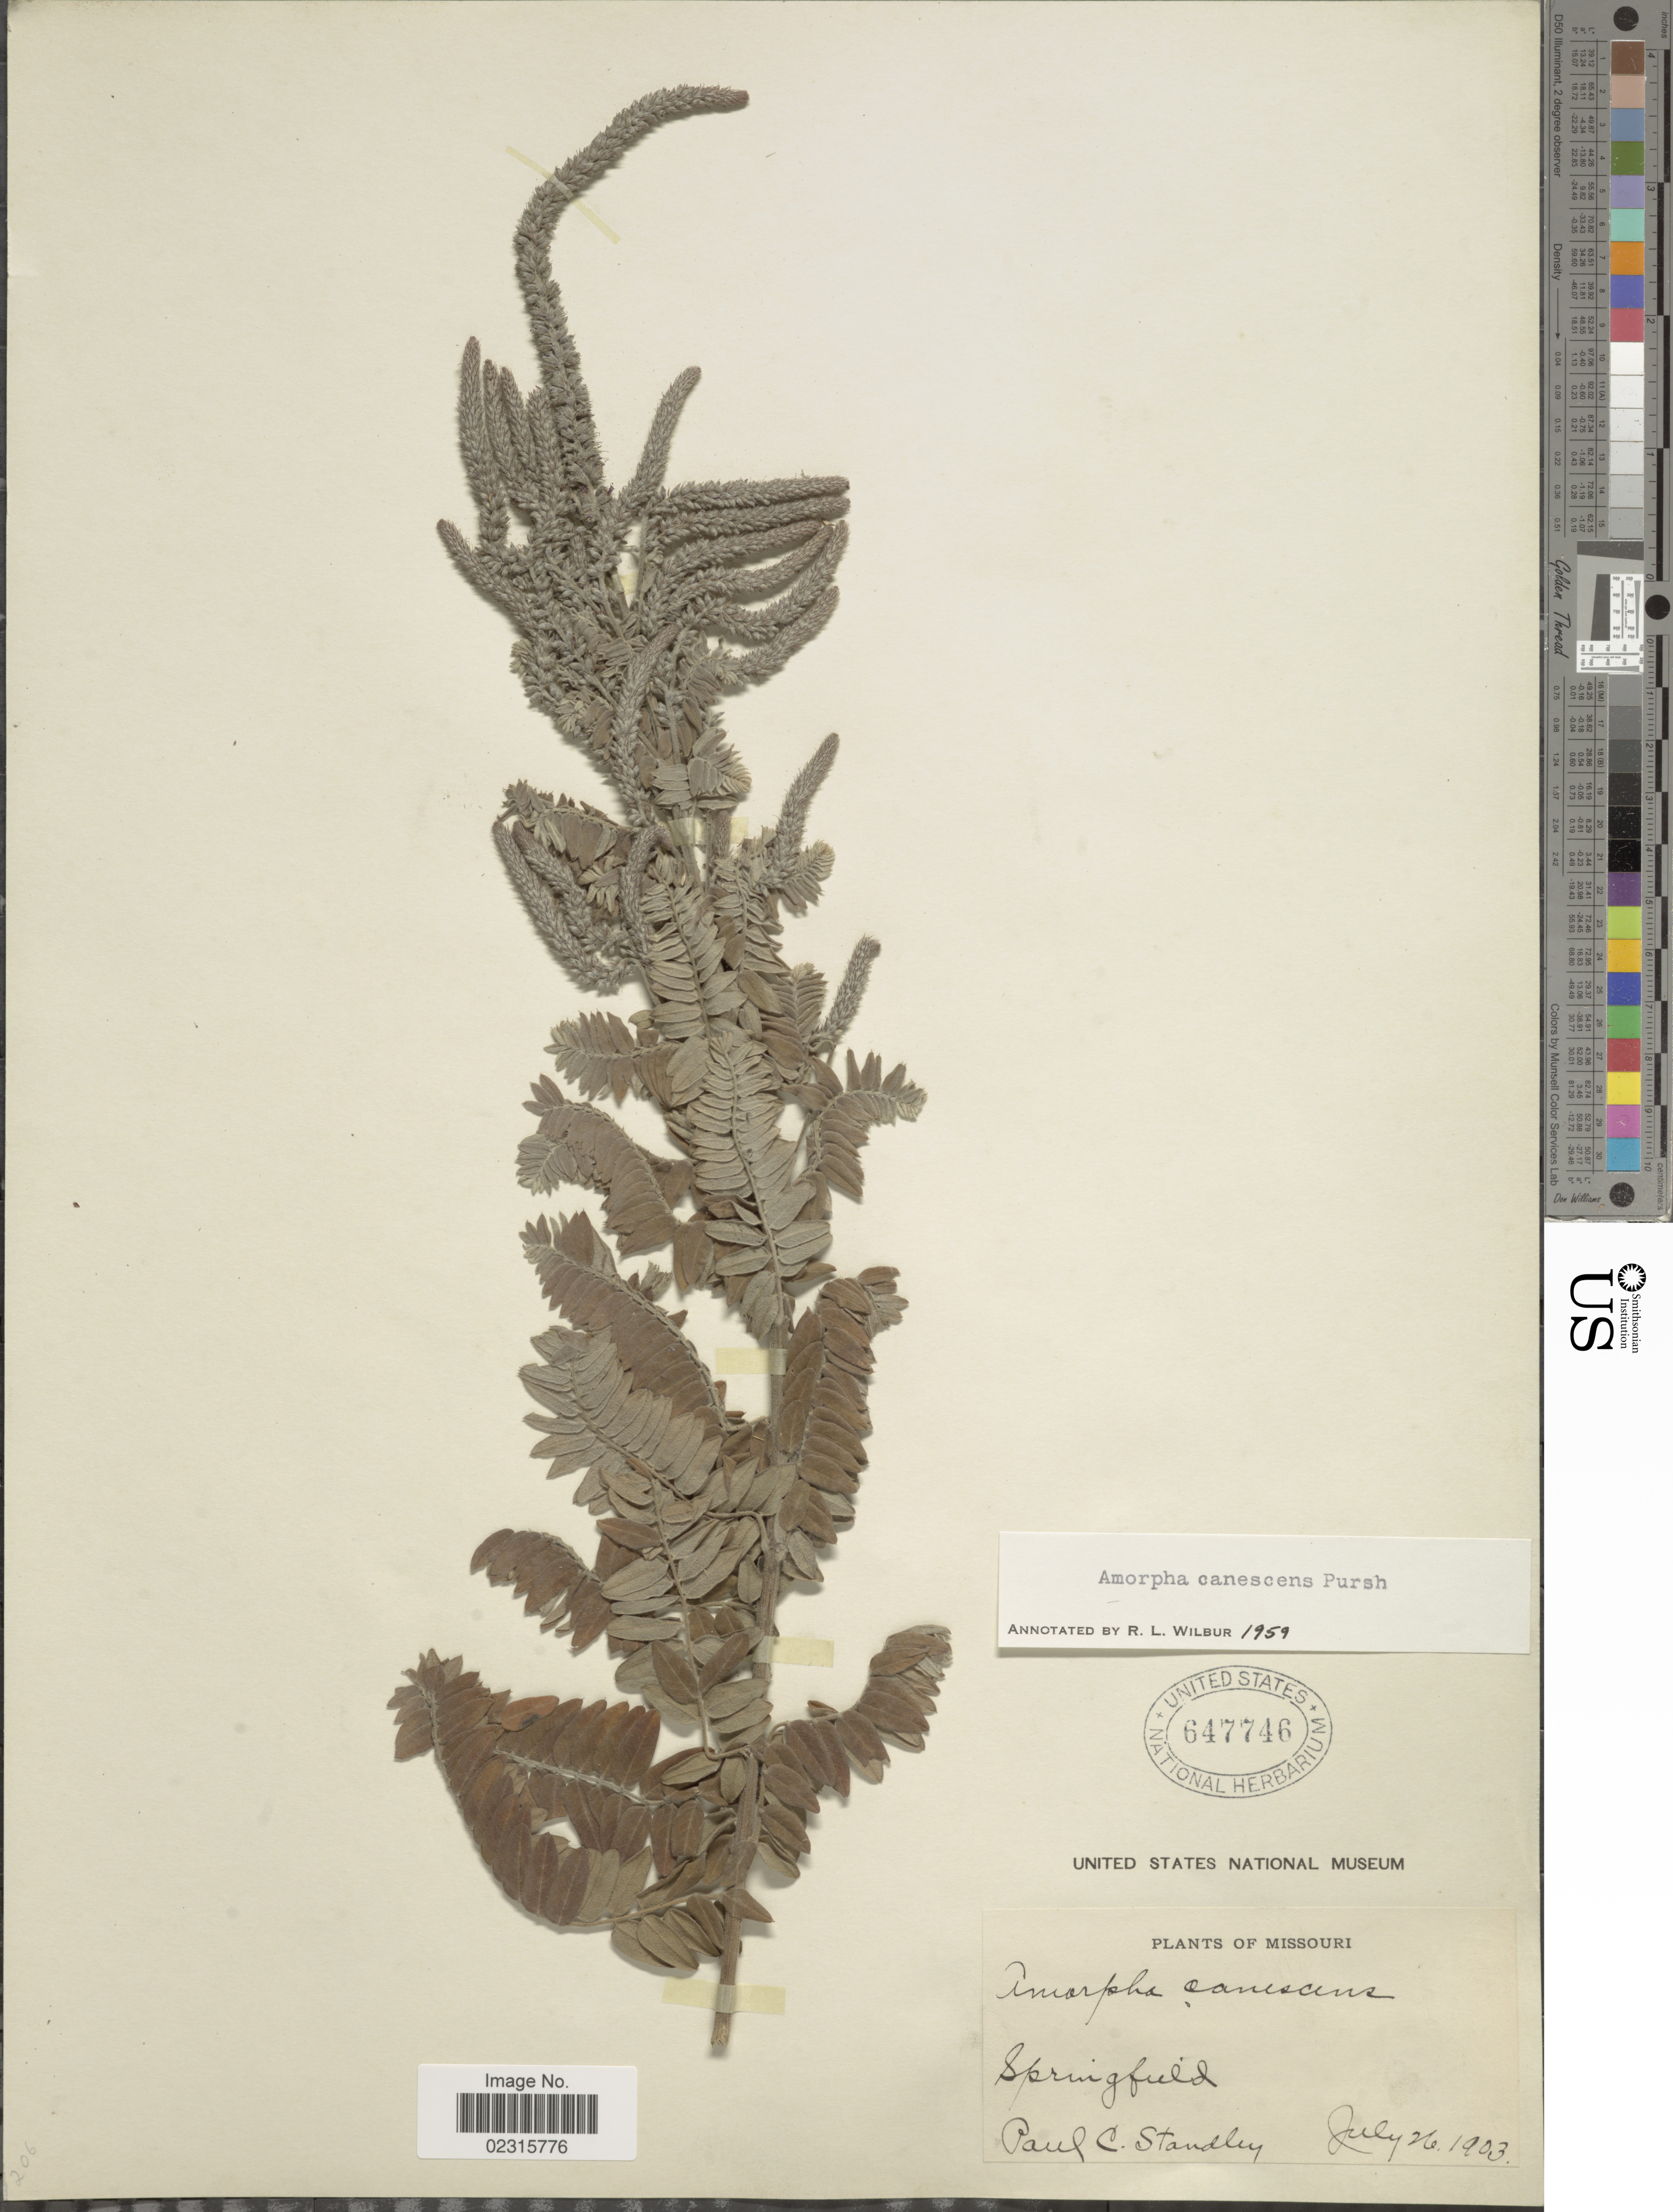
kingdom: Plantae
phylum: Tracheophyta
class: Magnoliopsida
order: Fabales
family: Fabaceae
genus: Amorpha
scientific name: Amorpha canescens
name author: Pursh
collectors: P. C. Standley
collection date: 1903-07-26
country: United States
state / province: Missouri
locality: Springfield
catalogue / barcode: US 647746